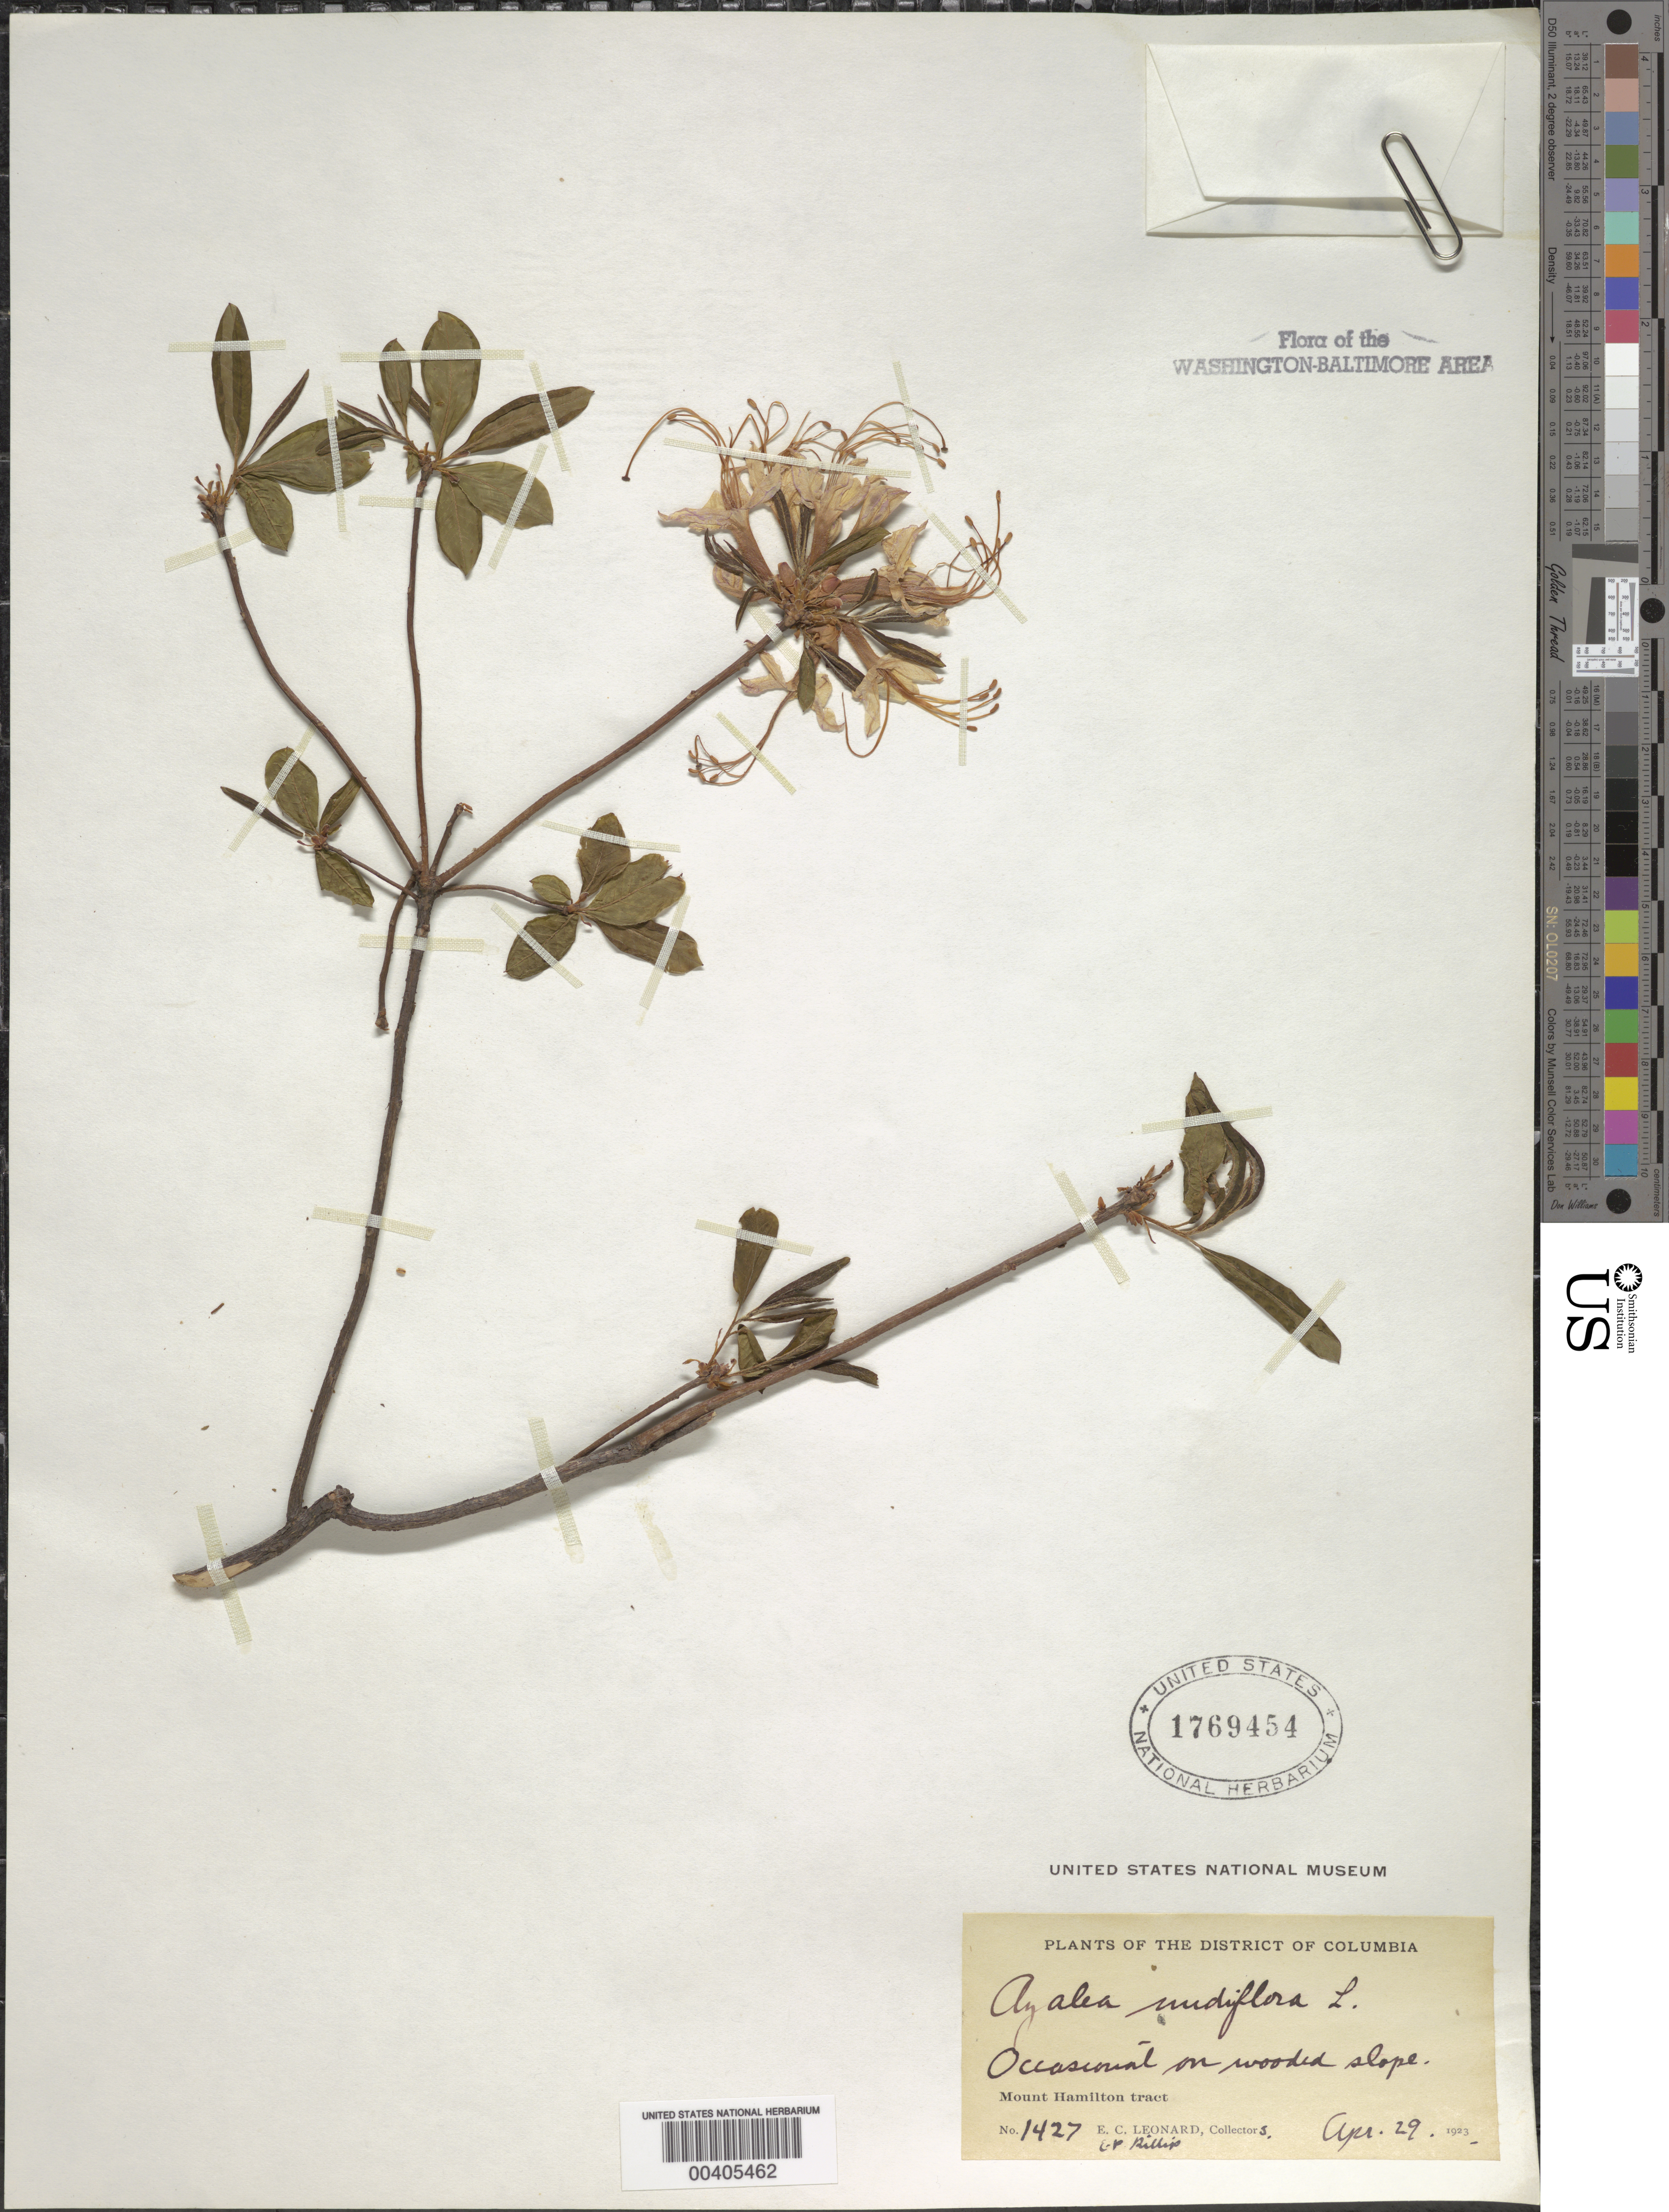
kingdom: Plantae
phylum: Tracheophyta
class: Magnoliopsida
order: Ericales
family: Ericaceae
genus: Rhododendron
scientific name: Rhododendron periclymenoides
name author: (Michx.) Shinners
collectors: E. C. Leonard & E. P. Killip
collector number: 1427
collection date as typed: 29 Apr 1923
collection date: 1923-04-29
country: United States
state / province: District of Columbia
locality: Mount Hamilton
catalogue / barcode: US 1769454